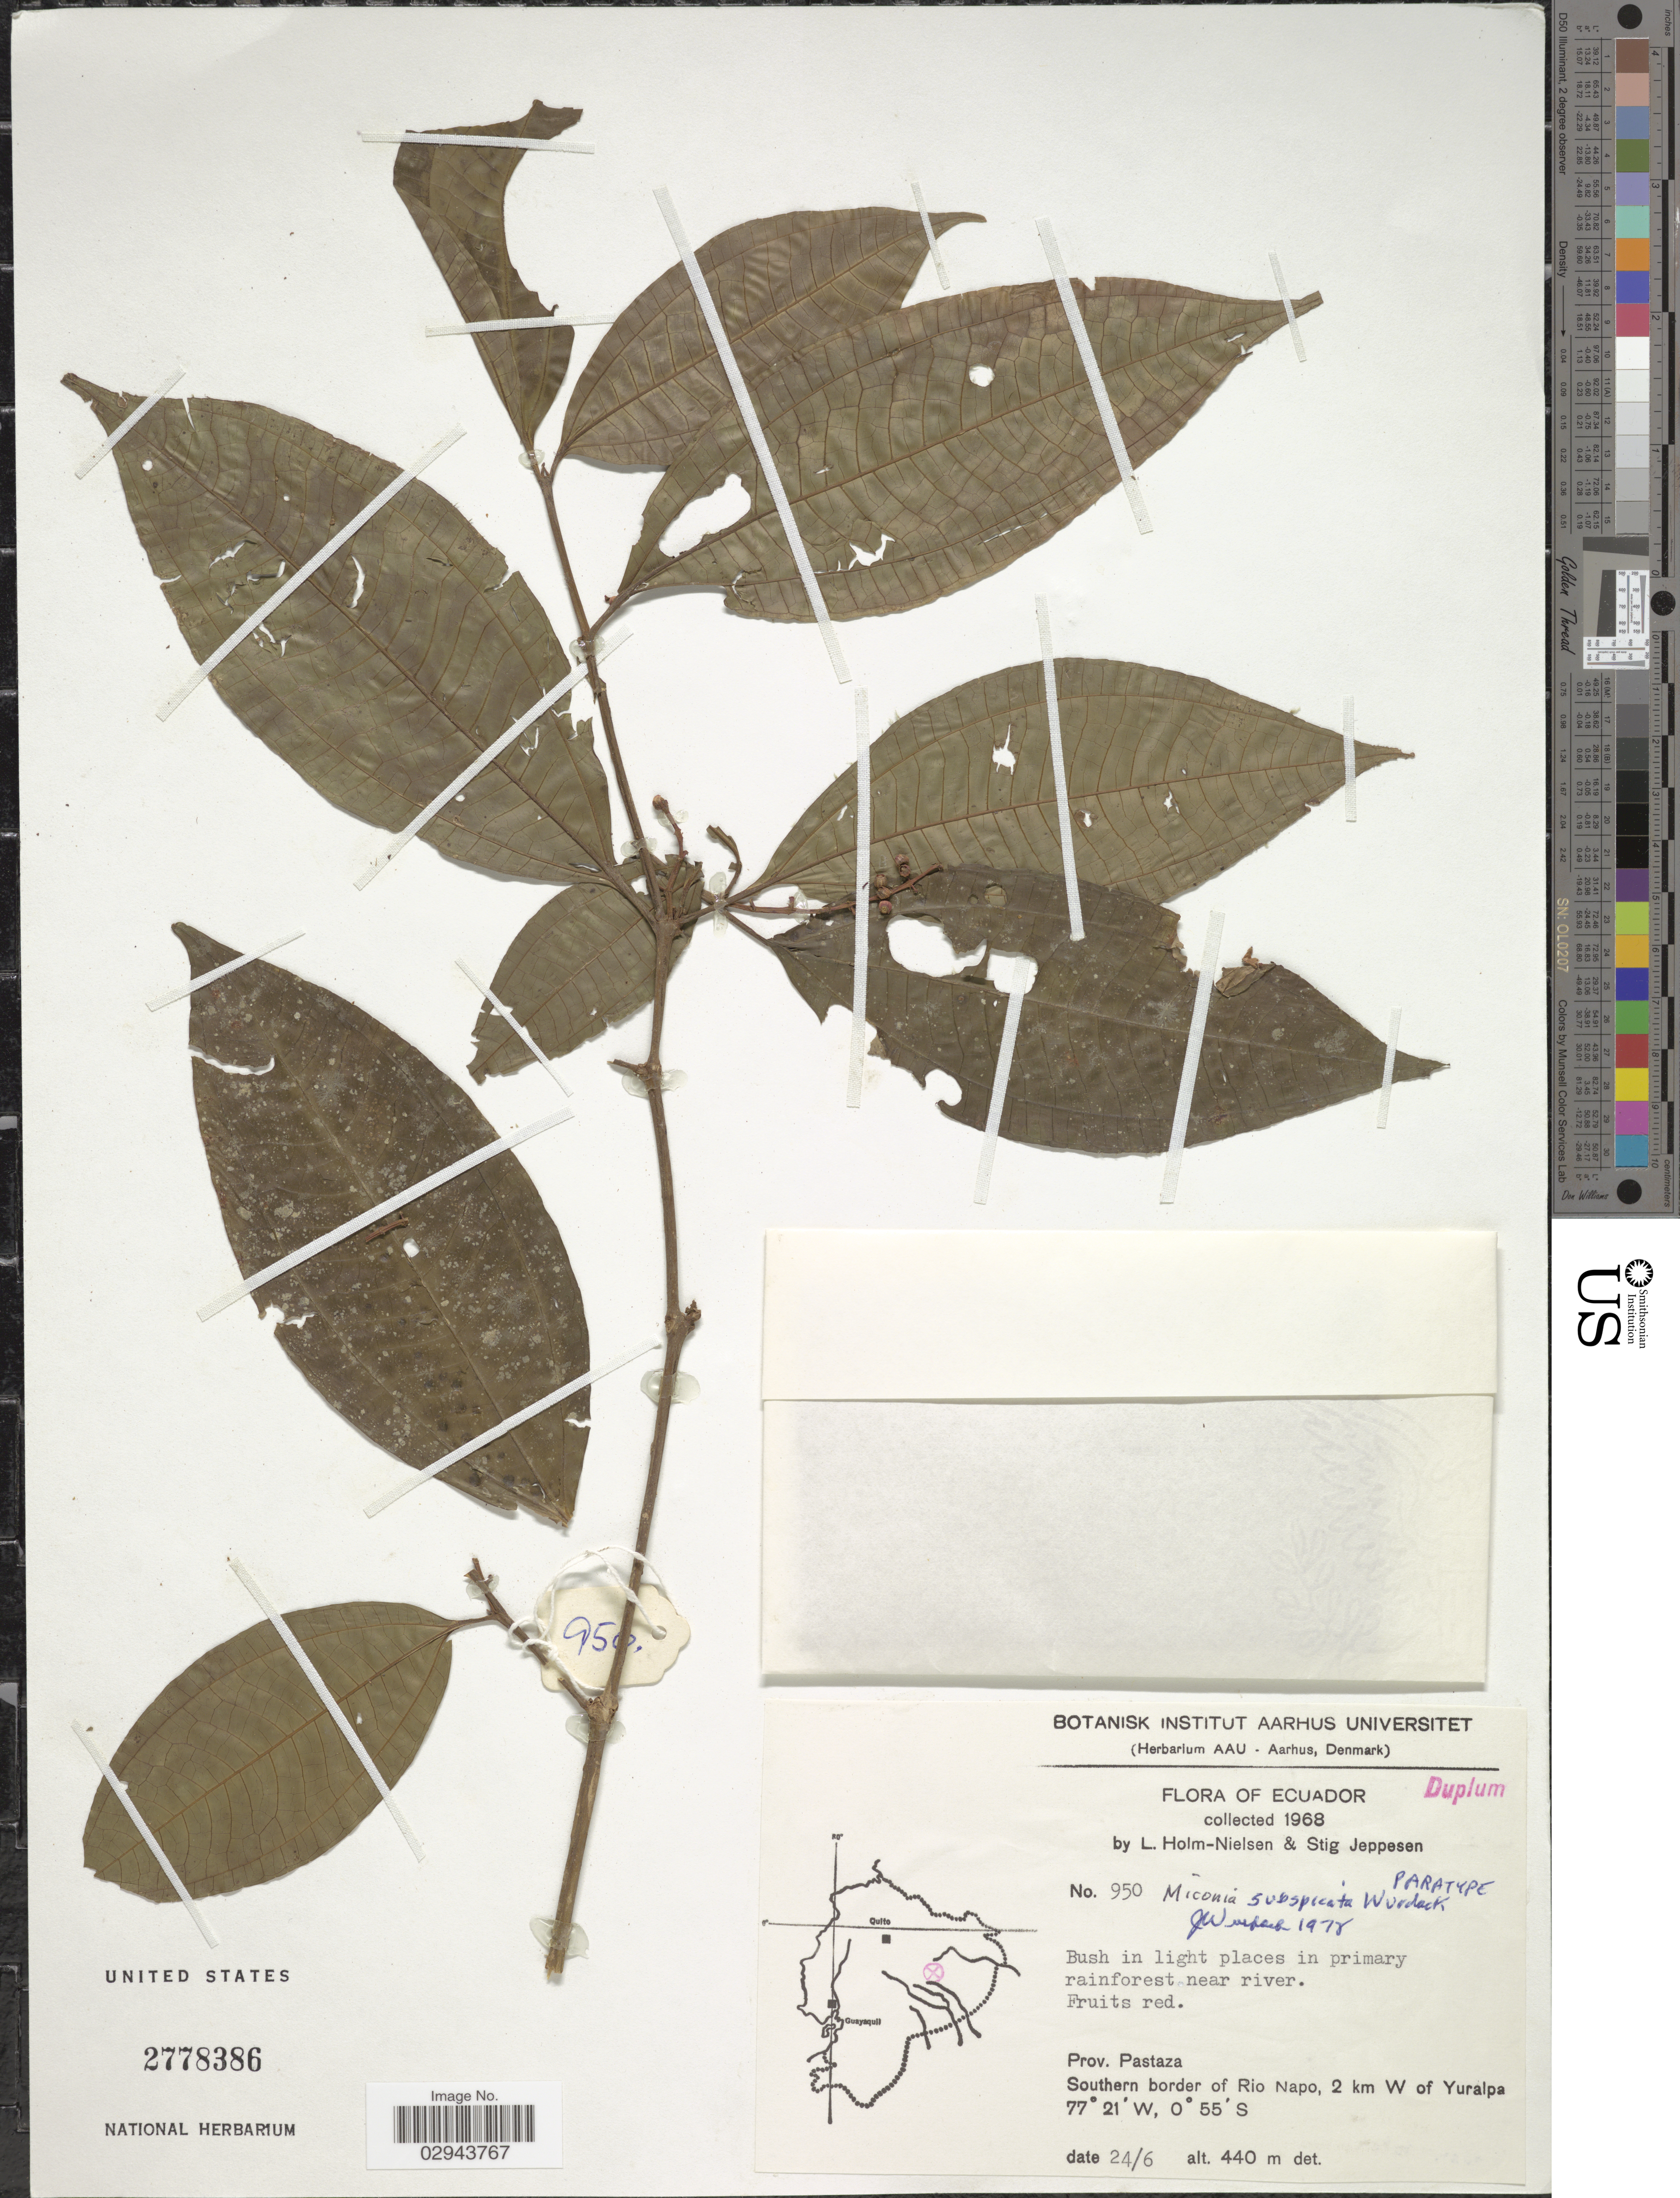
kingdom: Plantae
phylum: Tracheophyta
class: Magnoliopsida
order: Myrtales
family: Melastomataceae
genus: Miconia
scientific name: Miconia subspicata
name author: Wurdack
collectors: L. Holm-Nielsen & S. Jeppesen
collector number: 950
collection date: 1968-06-24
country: Ecuador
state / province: Pastaza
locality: Southern border of Rio Napo, 2 km W of Yuralpa.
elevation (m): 440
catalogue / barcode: US 2778386